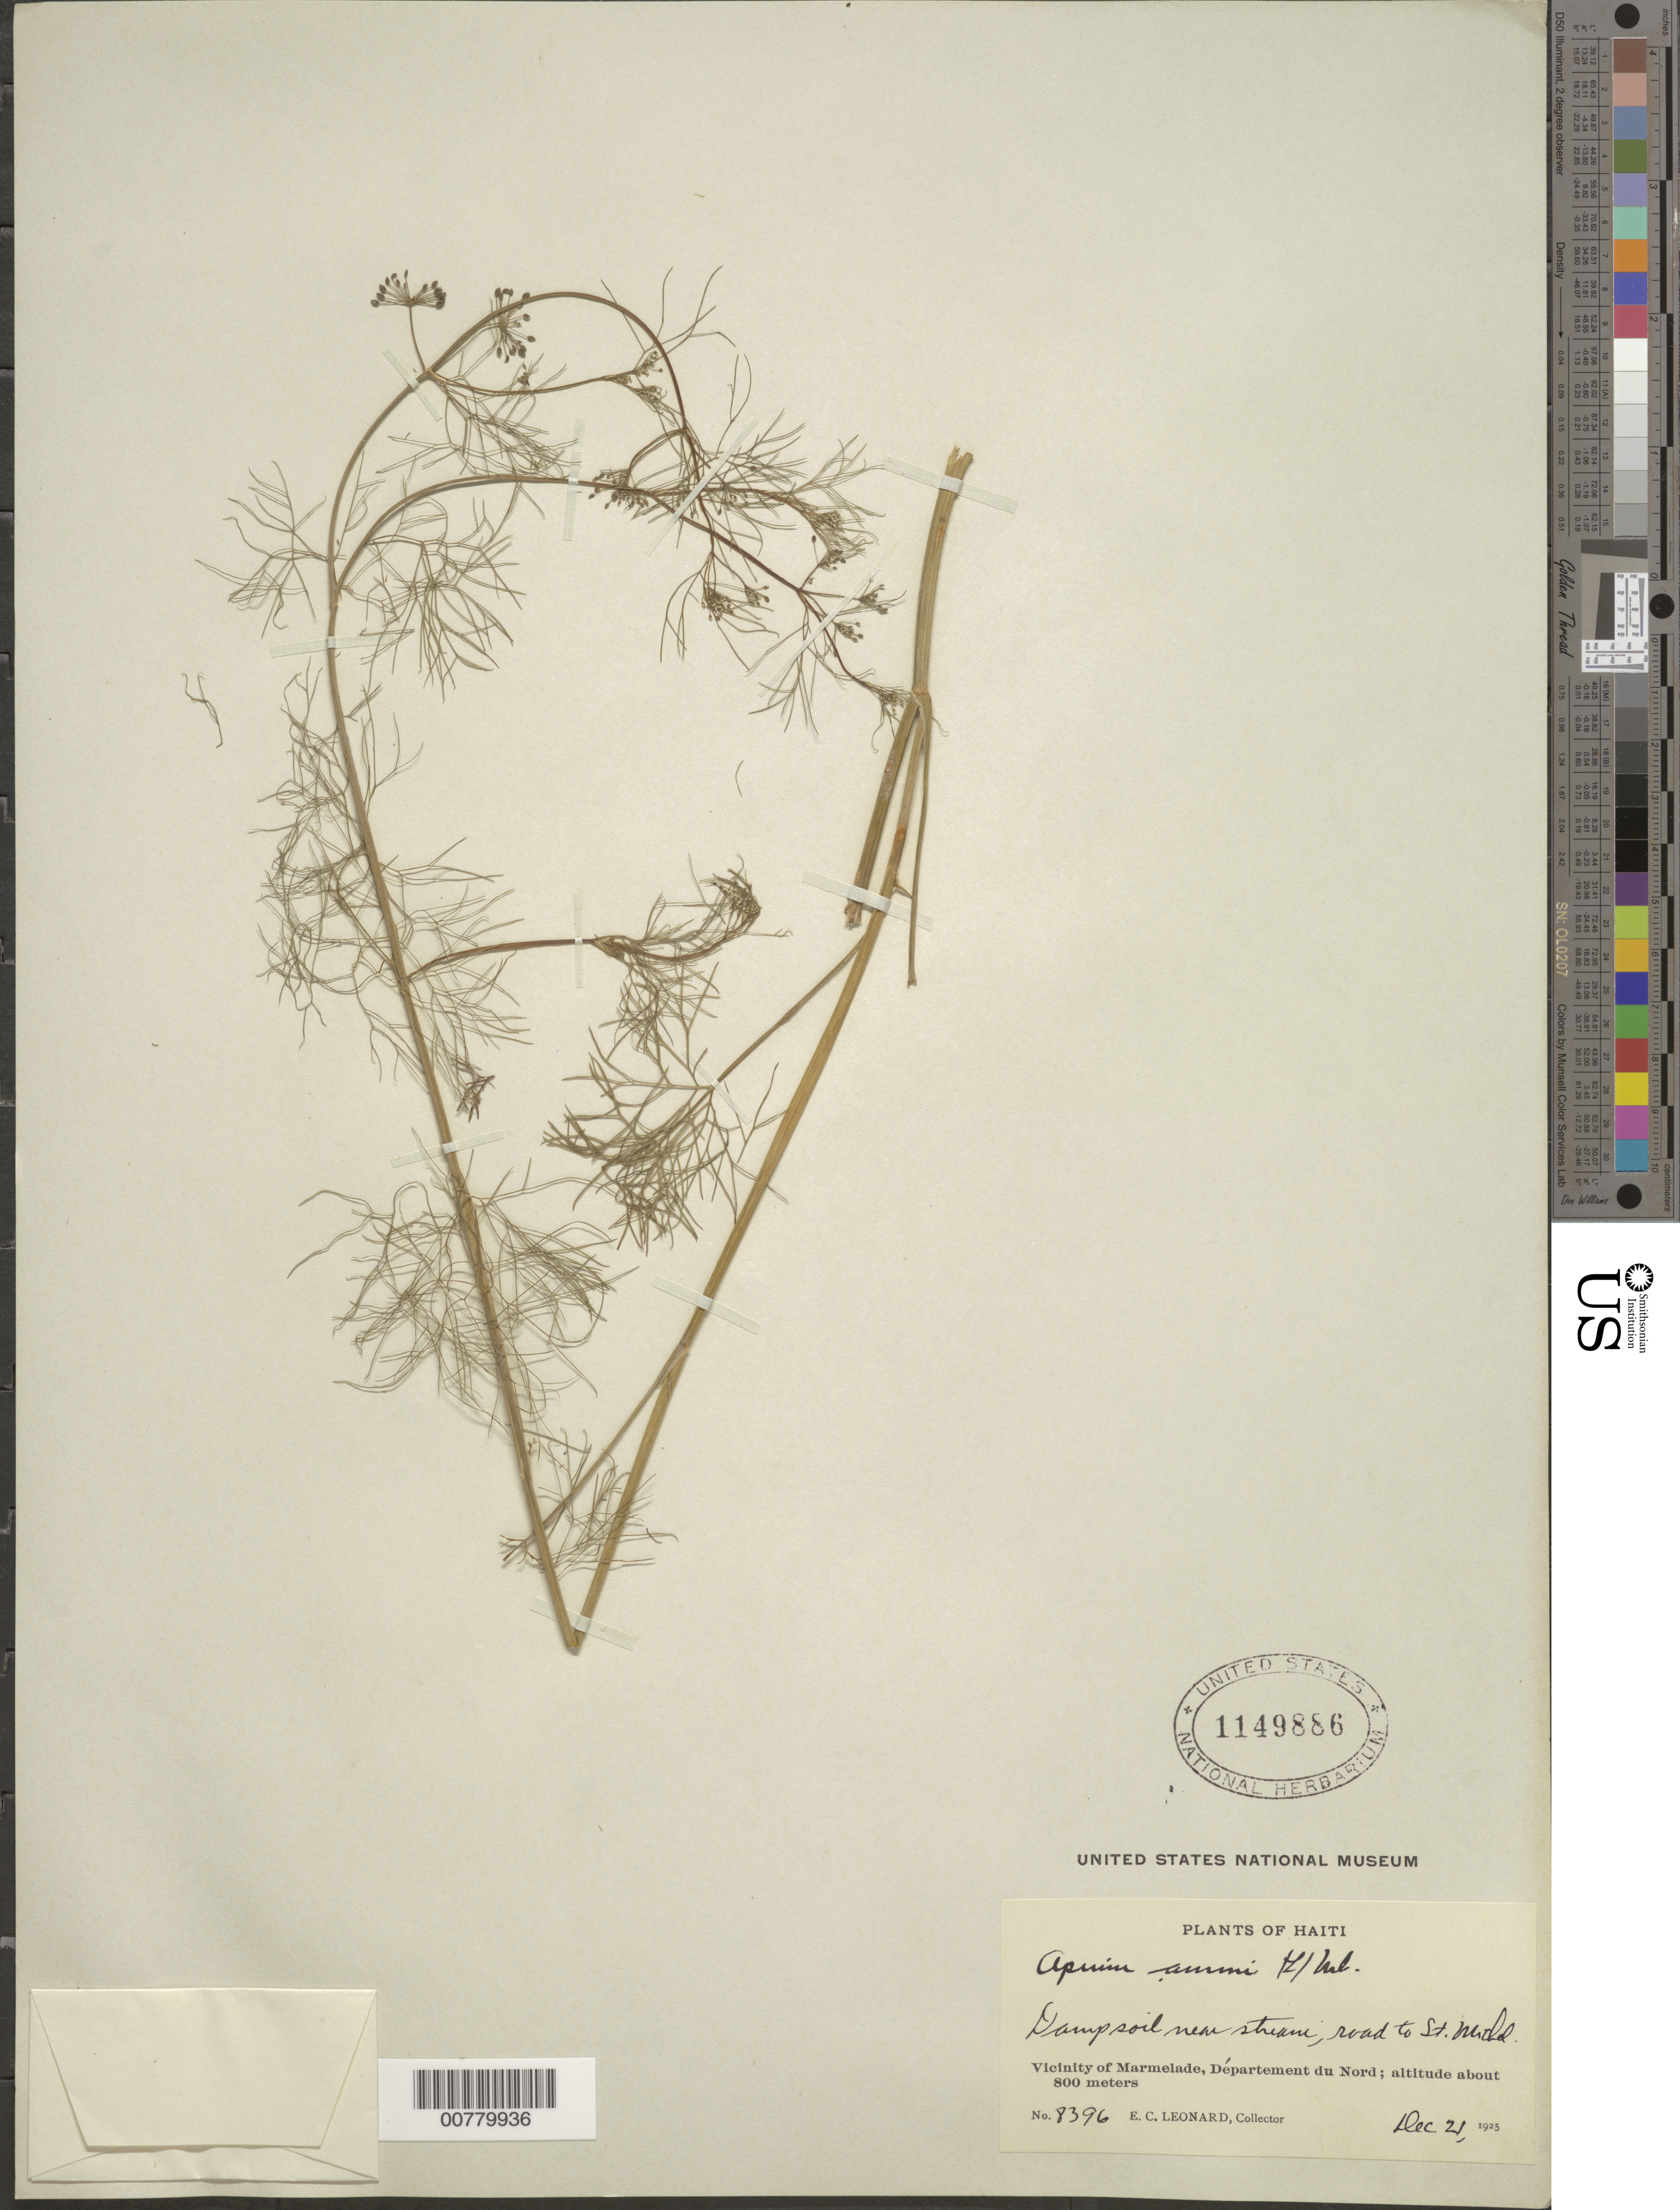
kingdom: Plantae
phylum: Tracheophyta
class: Magnoliopsida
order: Apiales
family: Apiaceae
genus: Cyclospermum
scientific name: Cyclospermum leptophyllum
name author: (Pers.) Sprague ex Britton & P. Wilson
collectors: E. C. Leonard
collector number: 8396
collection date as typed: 21 Dec 1925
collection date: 1925-12-21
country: Haiti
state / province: Nord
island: Hispaniola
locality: Vicinity of Marmelade, road to St. Michel.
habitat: Damp soil near stream.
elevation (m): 800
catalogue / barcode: US 1149886